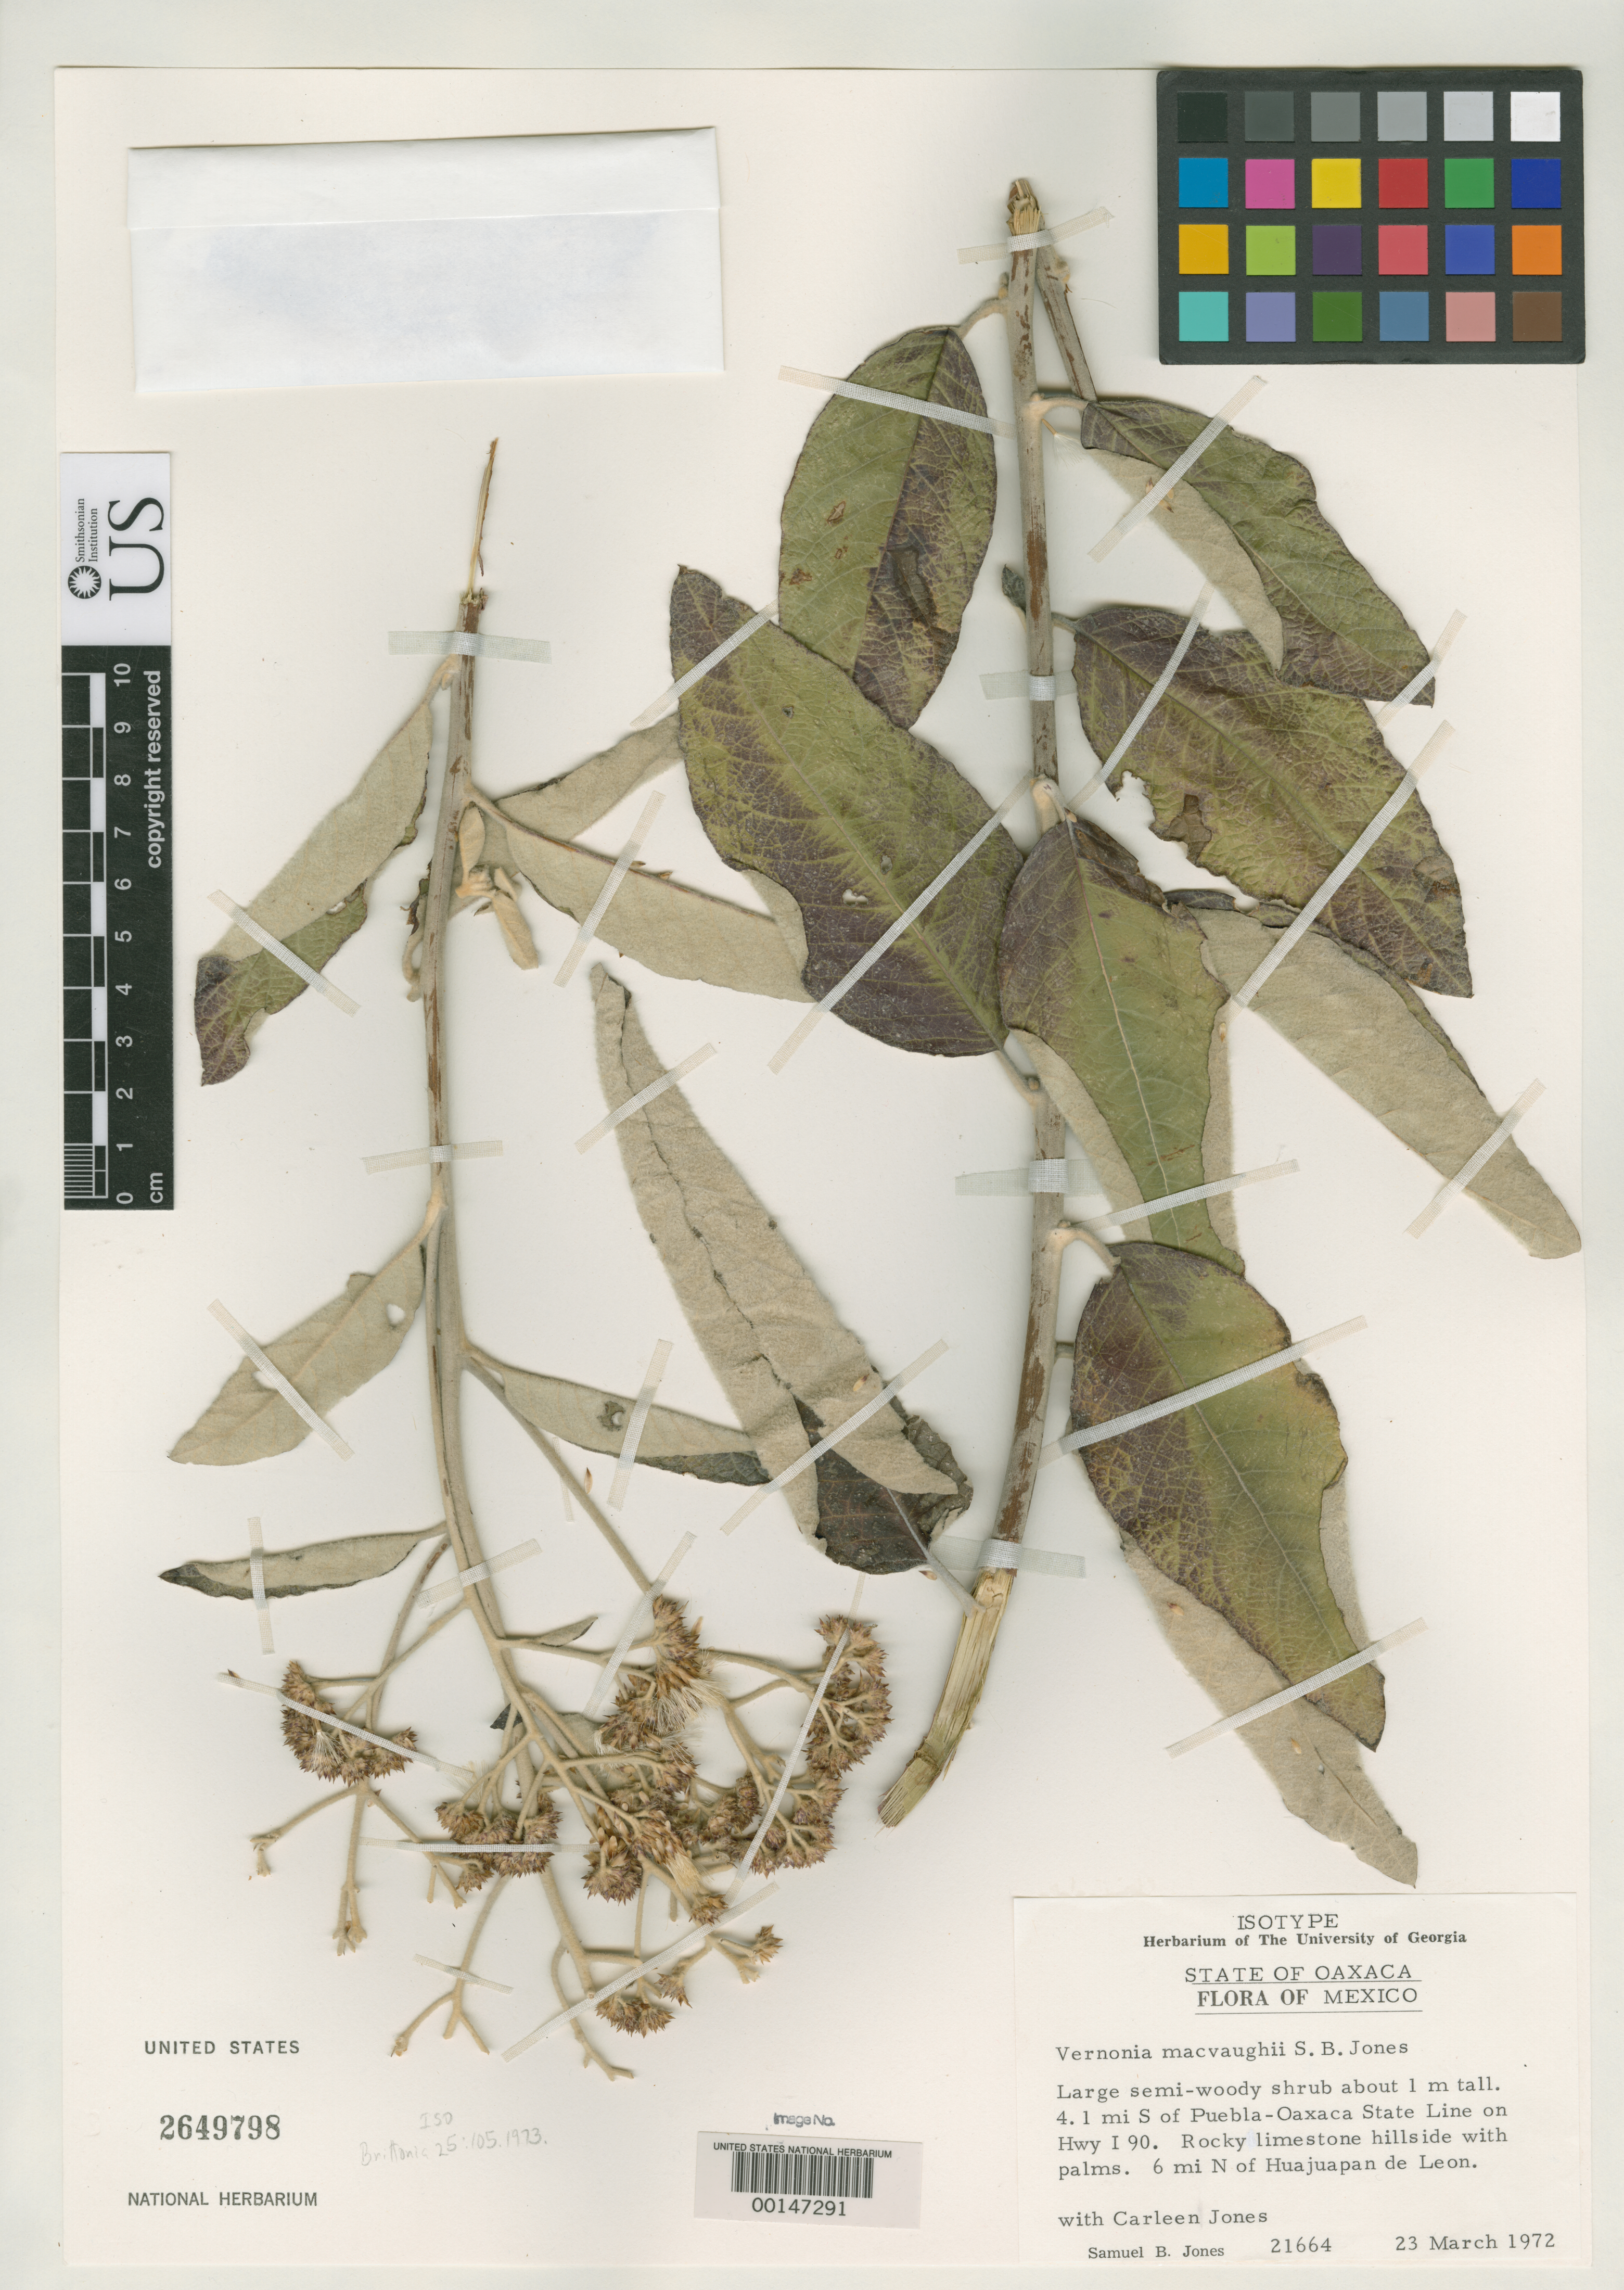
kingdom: Plantae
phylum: Tracheophyta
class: Magnoliopsida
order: Asterales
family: Asteraceae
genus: Vernonia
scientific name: Vernonia macvaughii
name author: S.B. Jones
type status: Isotype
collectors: S. B. Jones & C. Jones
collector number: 21664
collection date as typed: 23 Mar 1972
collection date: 1972-03-23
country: Mexico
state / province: Oaxaca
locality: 6 miles N of Huajuapan de León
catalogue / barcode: US 2649789